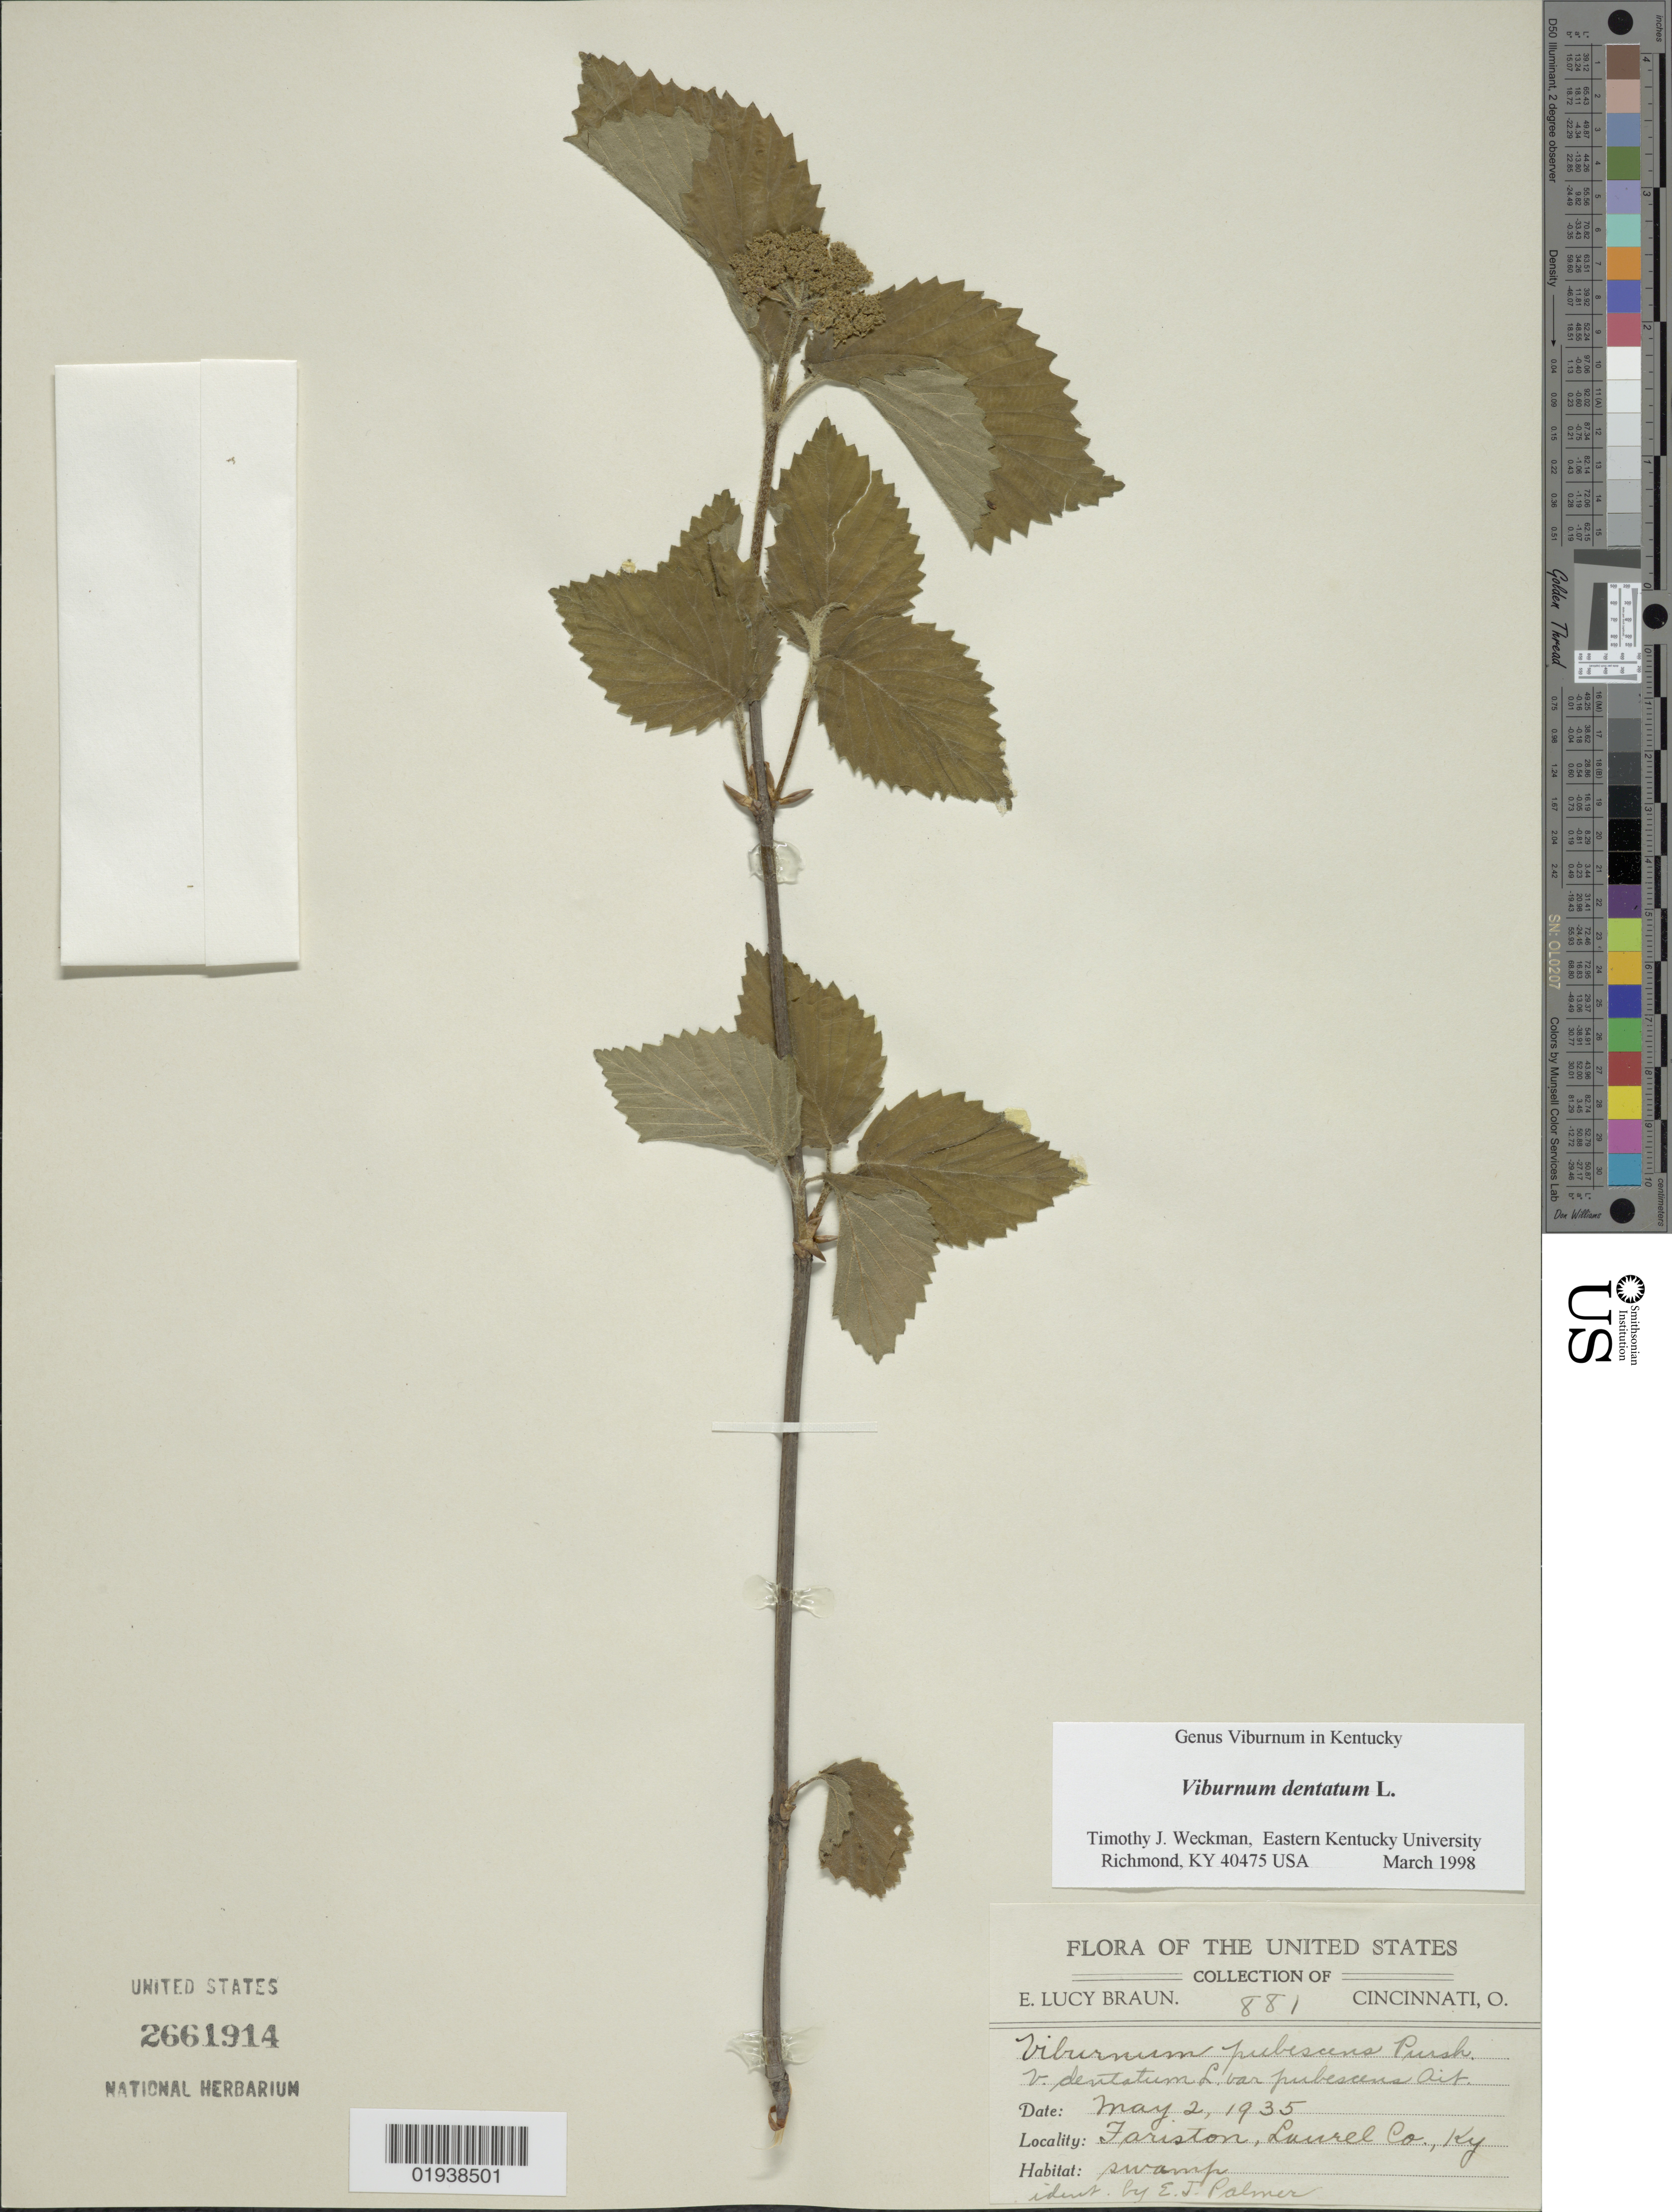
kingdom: Plantae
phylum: Tracheophyta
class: Magnoliopsida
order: Dipsacales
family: Viburnaceae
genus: Viburnum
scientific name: Viburnum dentatum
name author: L.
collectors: E. L. Braun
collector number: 881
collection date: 1935-05-02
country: United States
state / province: Kentucky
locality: Fariston, Laurel Co., Ky.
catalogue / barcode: US 2661914